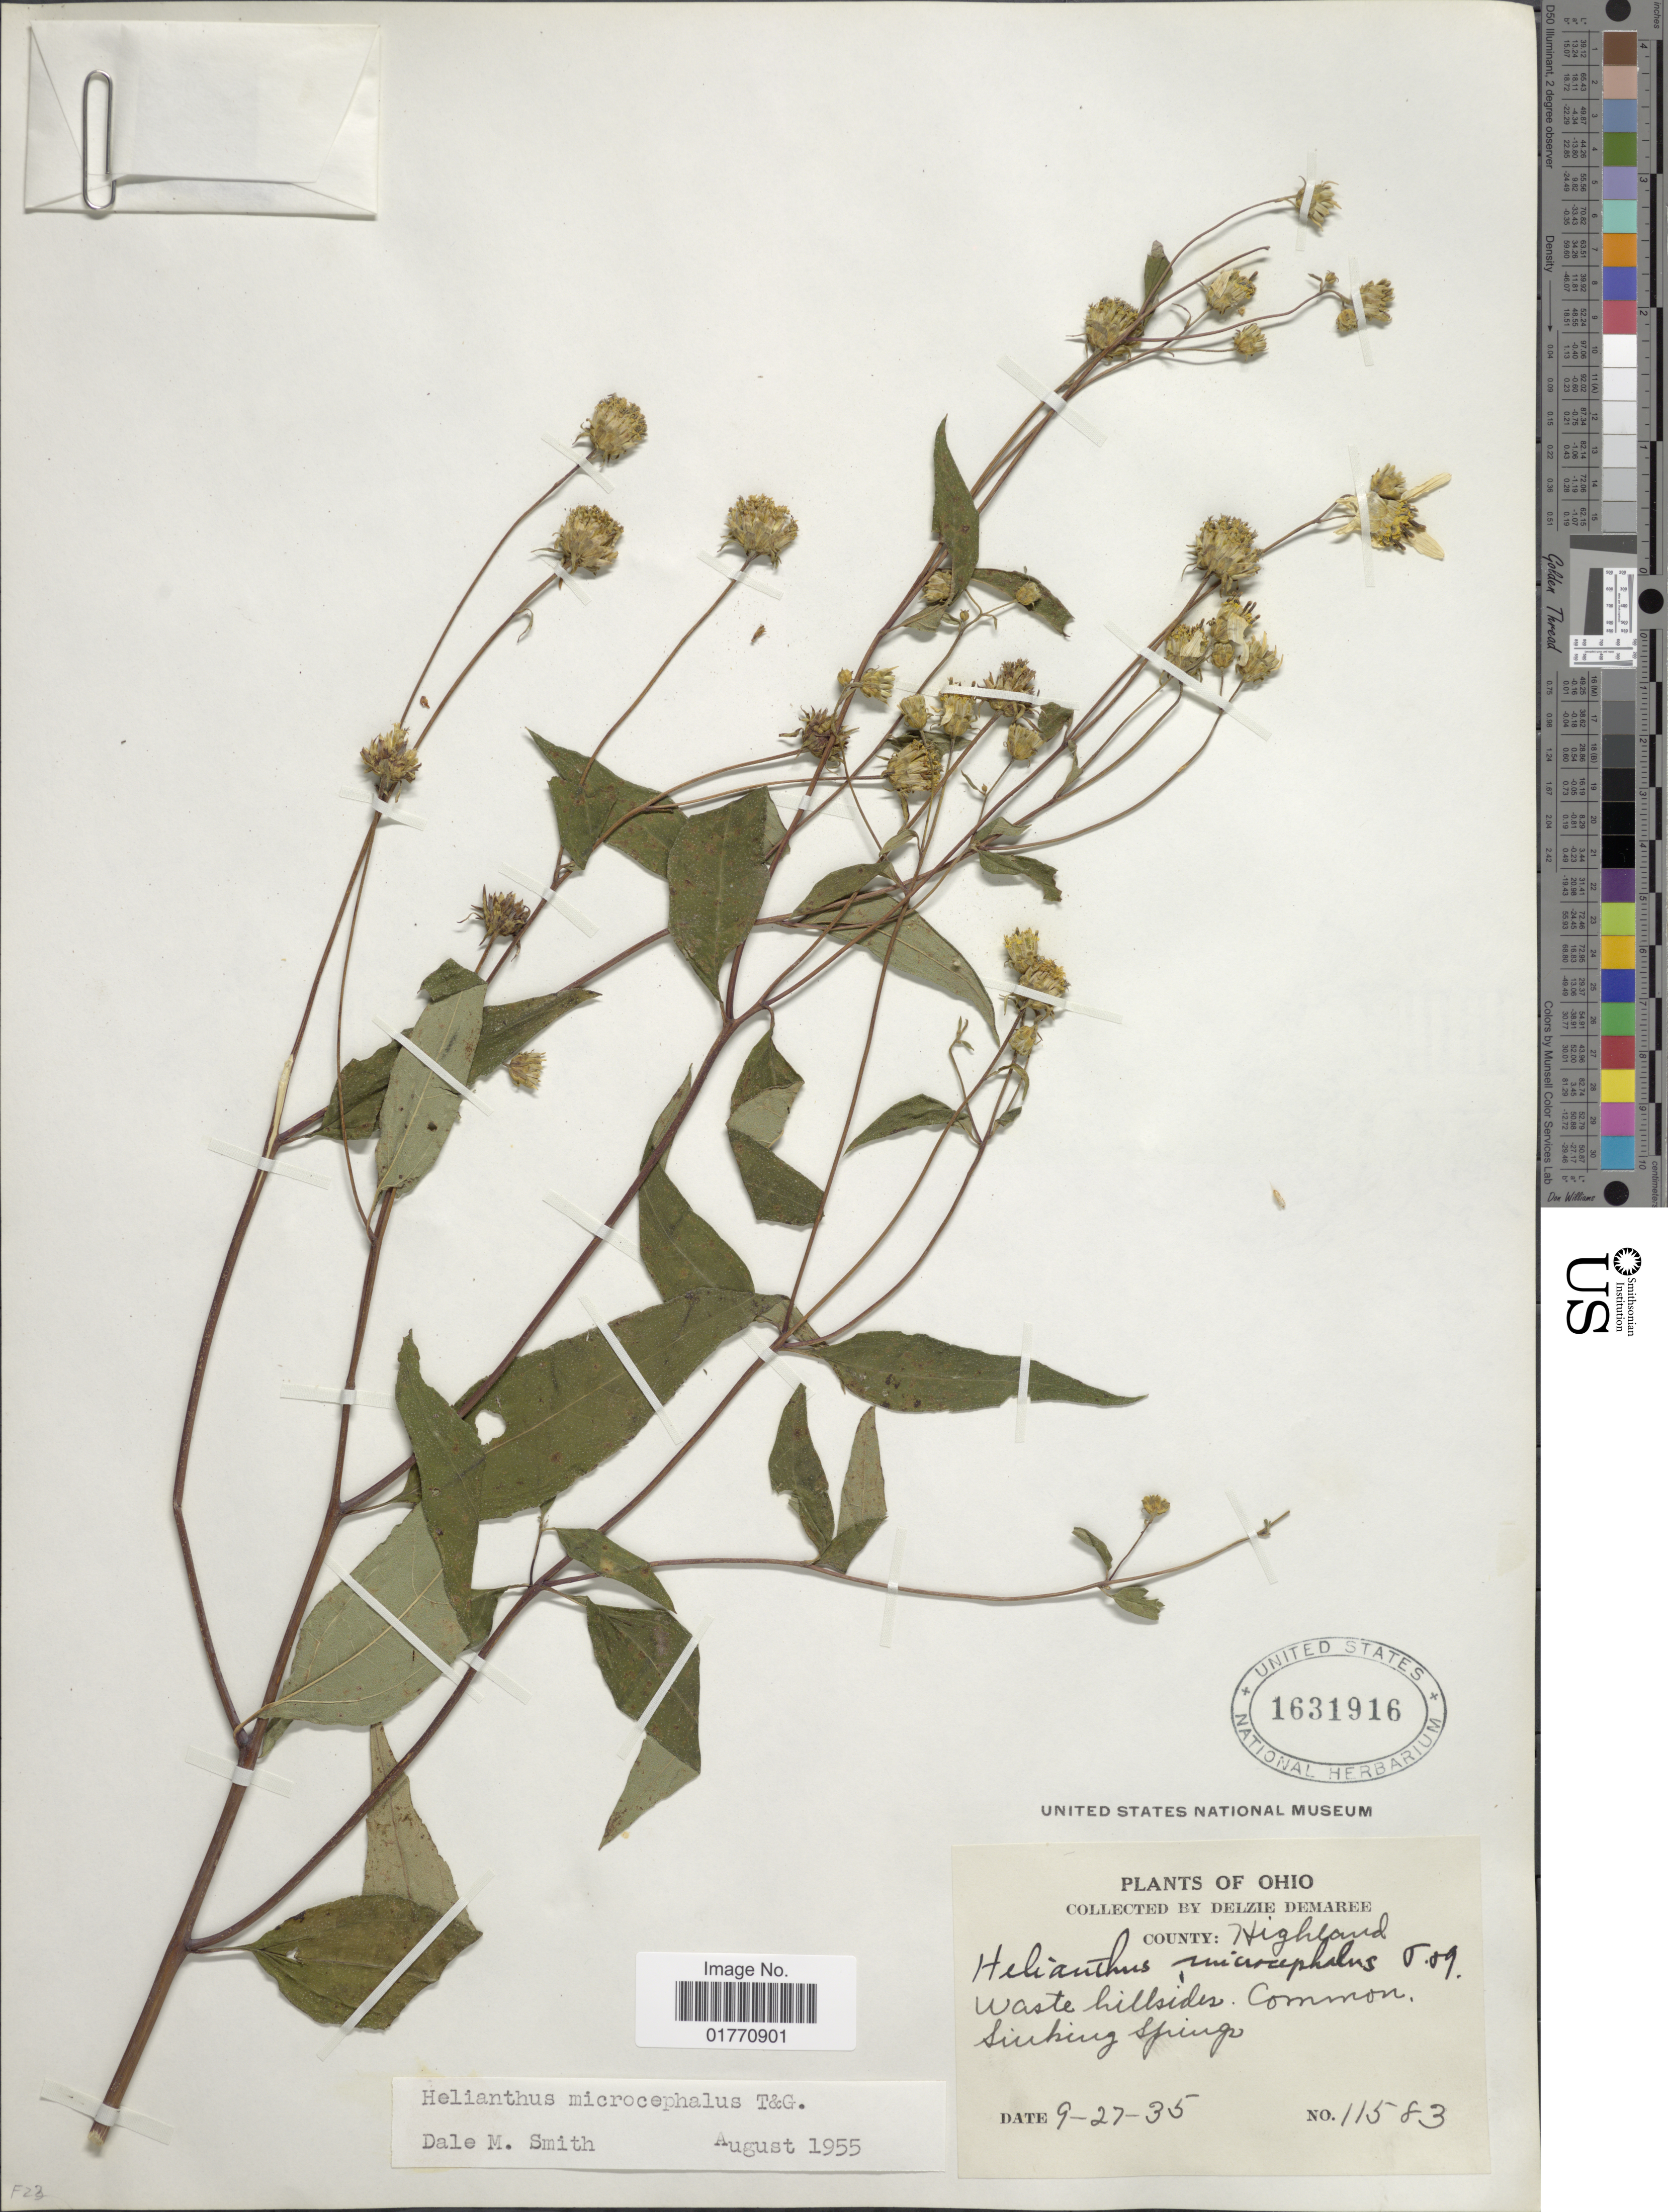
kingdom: Plantae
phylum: Tracheophyta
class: Magnoliopsida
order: Asterales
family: Asteraceae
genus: Helianthus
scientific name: Helianthus microcephalus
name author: Torr. & A. Gray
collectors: D. Demaree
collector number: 11583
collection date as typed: Transcribed d/m/y: 27/9/35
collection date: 1935-09-27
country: United States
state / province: Ohio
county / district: Highland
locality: County: Highland, waste hillsides, common, Sinking Springs.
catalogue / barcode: US 1631916